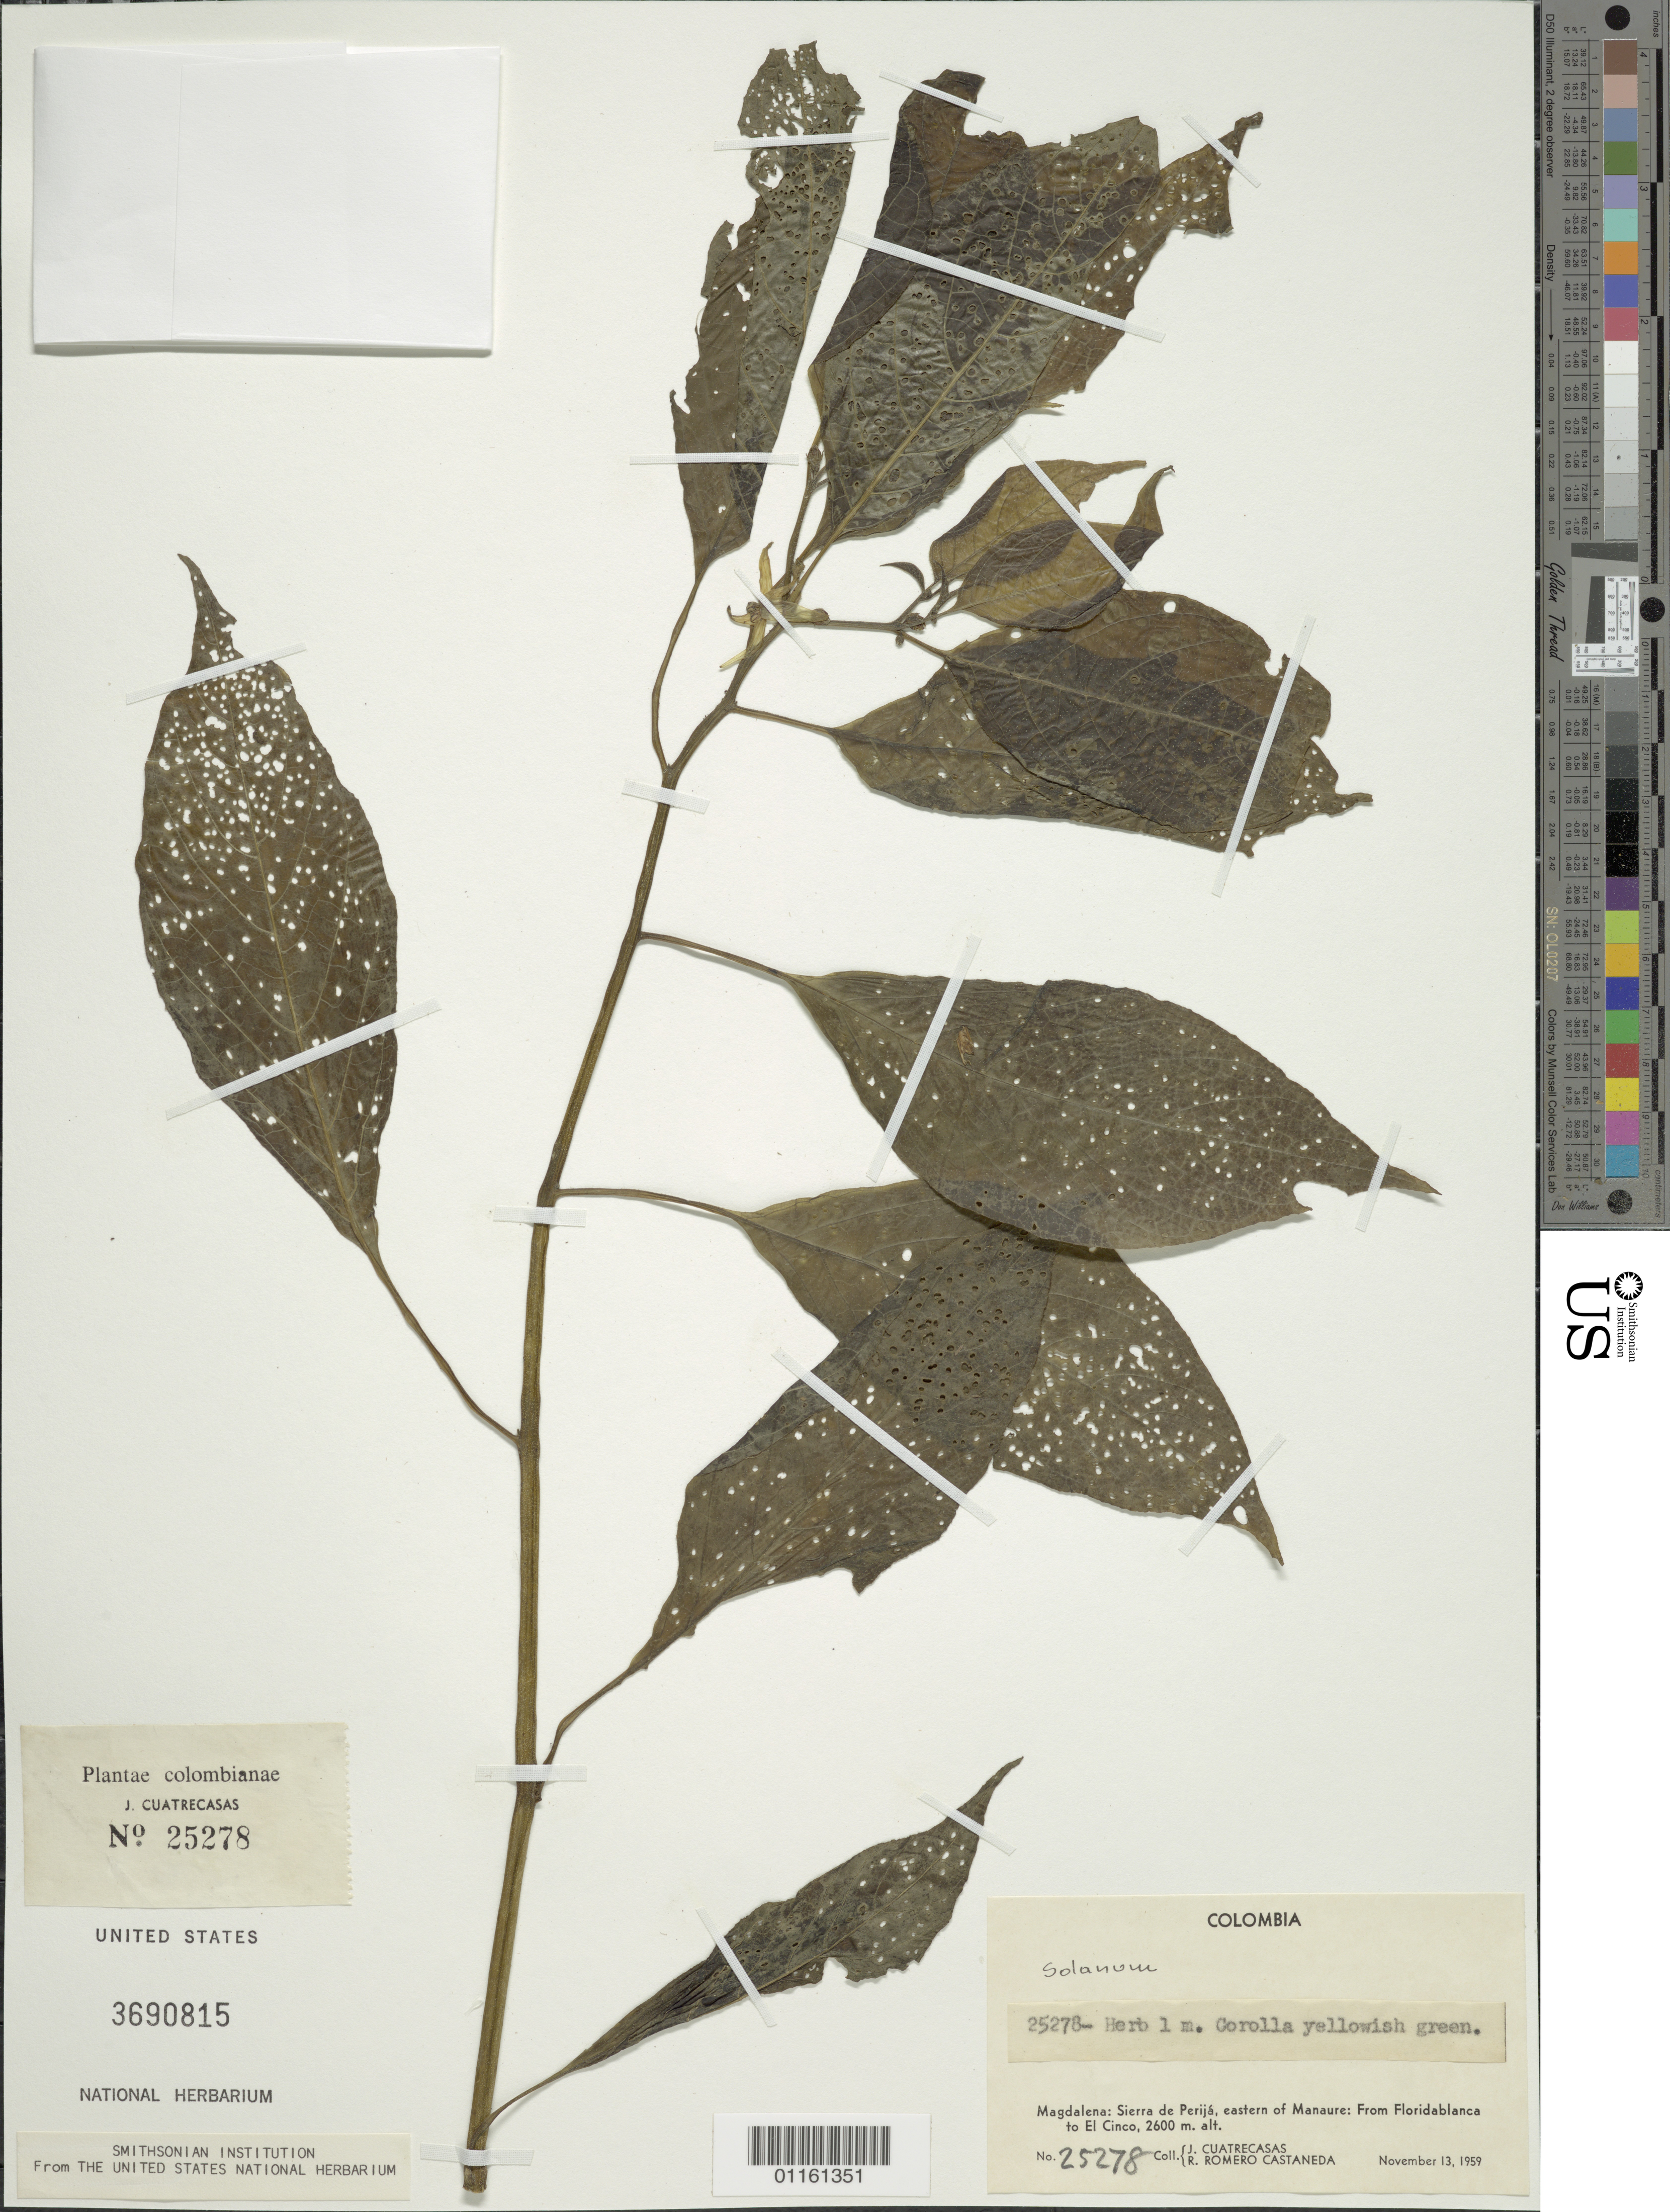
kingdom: Plantae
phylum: Tracheophyta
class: Magnoliopsida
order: Solanales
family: Solanaceae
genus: Deprea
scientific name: Deprea sp.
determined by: Knapp, S. D.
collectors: J. Cuatrecasas & R. Romero Castañeda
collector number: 25278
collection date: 1959-11-13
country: Colombia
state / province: Magdalena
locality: Sierra de Perija, eastern of Manaure: From Floridablanca to El Cinco.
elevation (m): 2600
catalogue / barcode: US 3690815